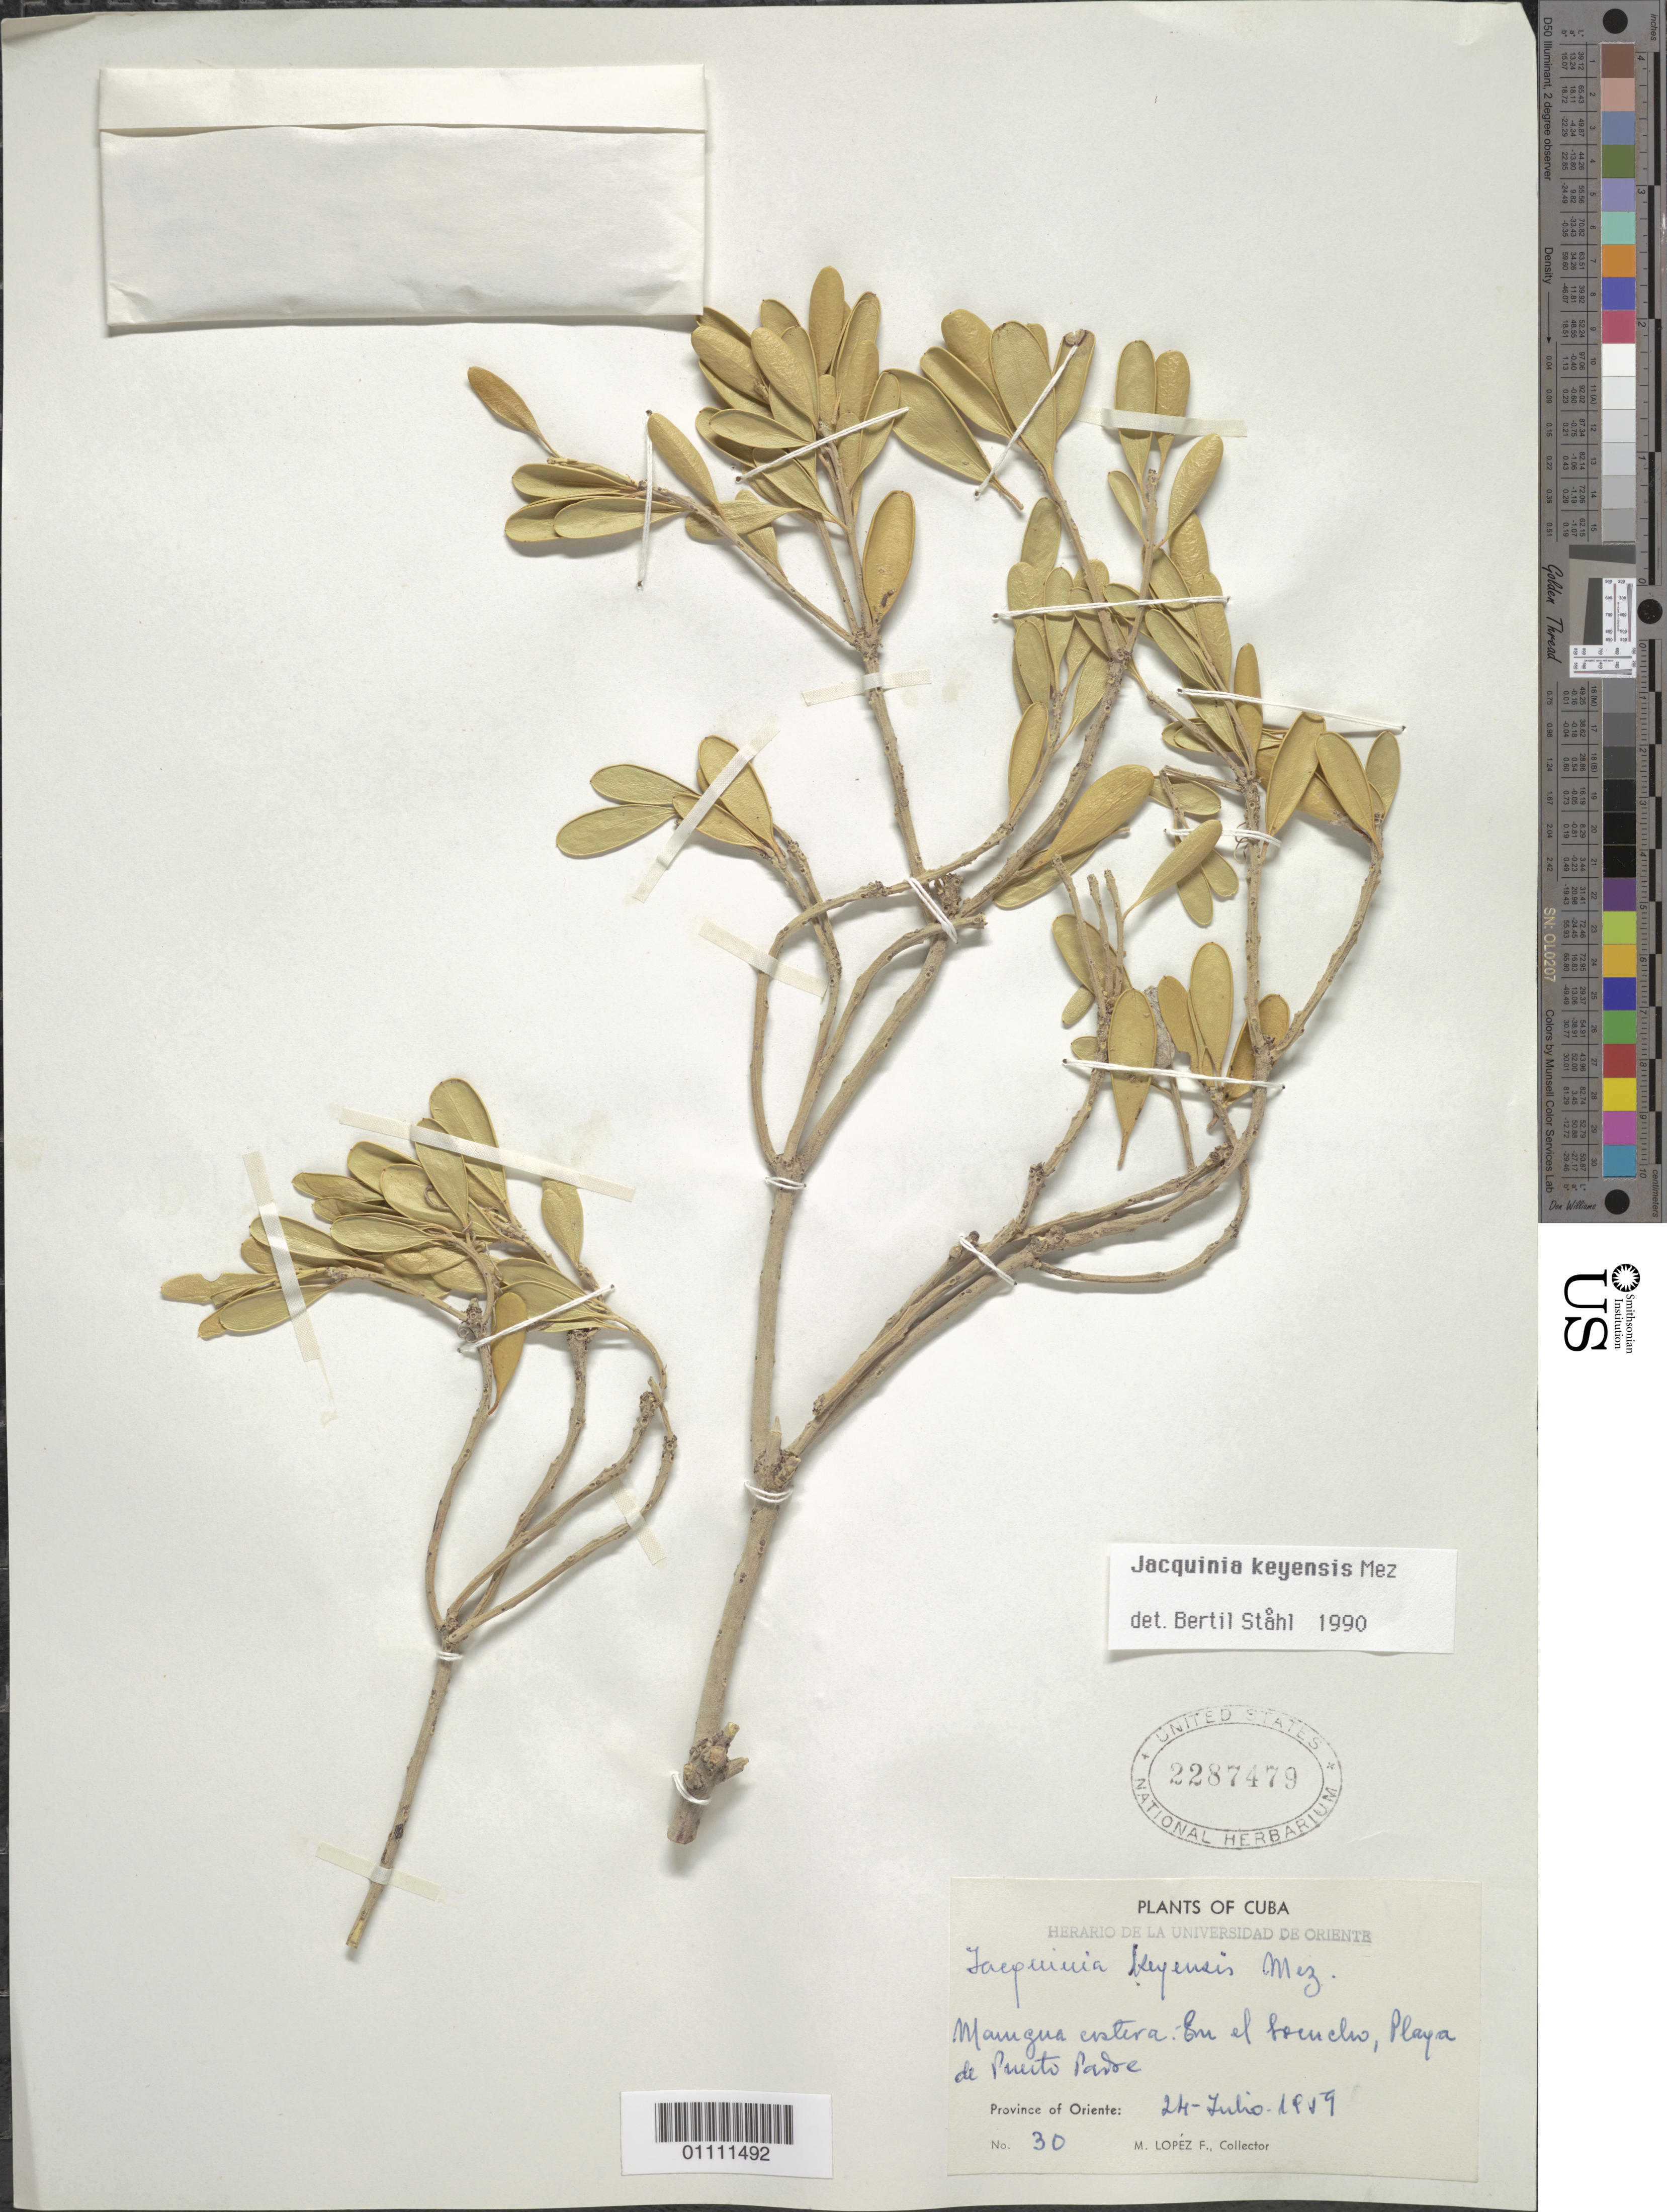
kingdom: Plantae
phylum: Tracheophyta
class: Magnoliopsida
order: Ericales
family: Primulaceae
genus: Jacquinia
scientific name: Jacquinia keyensis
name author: Mez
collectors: M. López Figueiras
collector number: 30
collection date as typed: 24 Jul 1959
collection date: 1959-07-24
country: Cuba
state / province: Oriente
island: Cuba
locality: Manigua costera: En el Locucus, Playa de Puerto Padre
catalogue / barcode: US 2287479